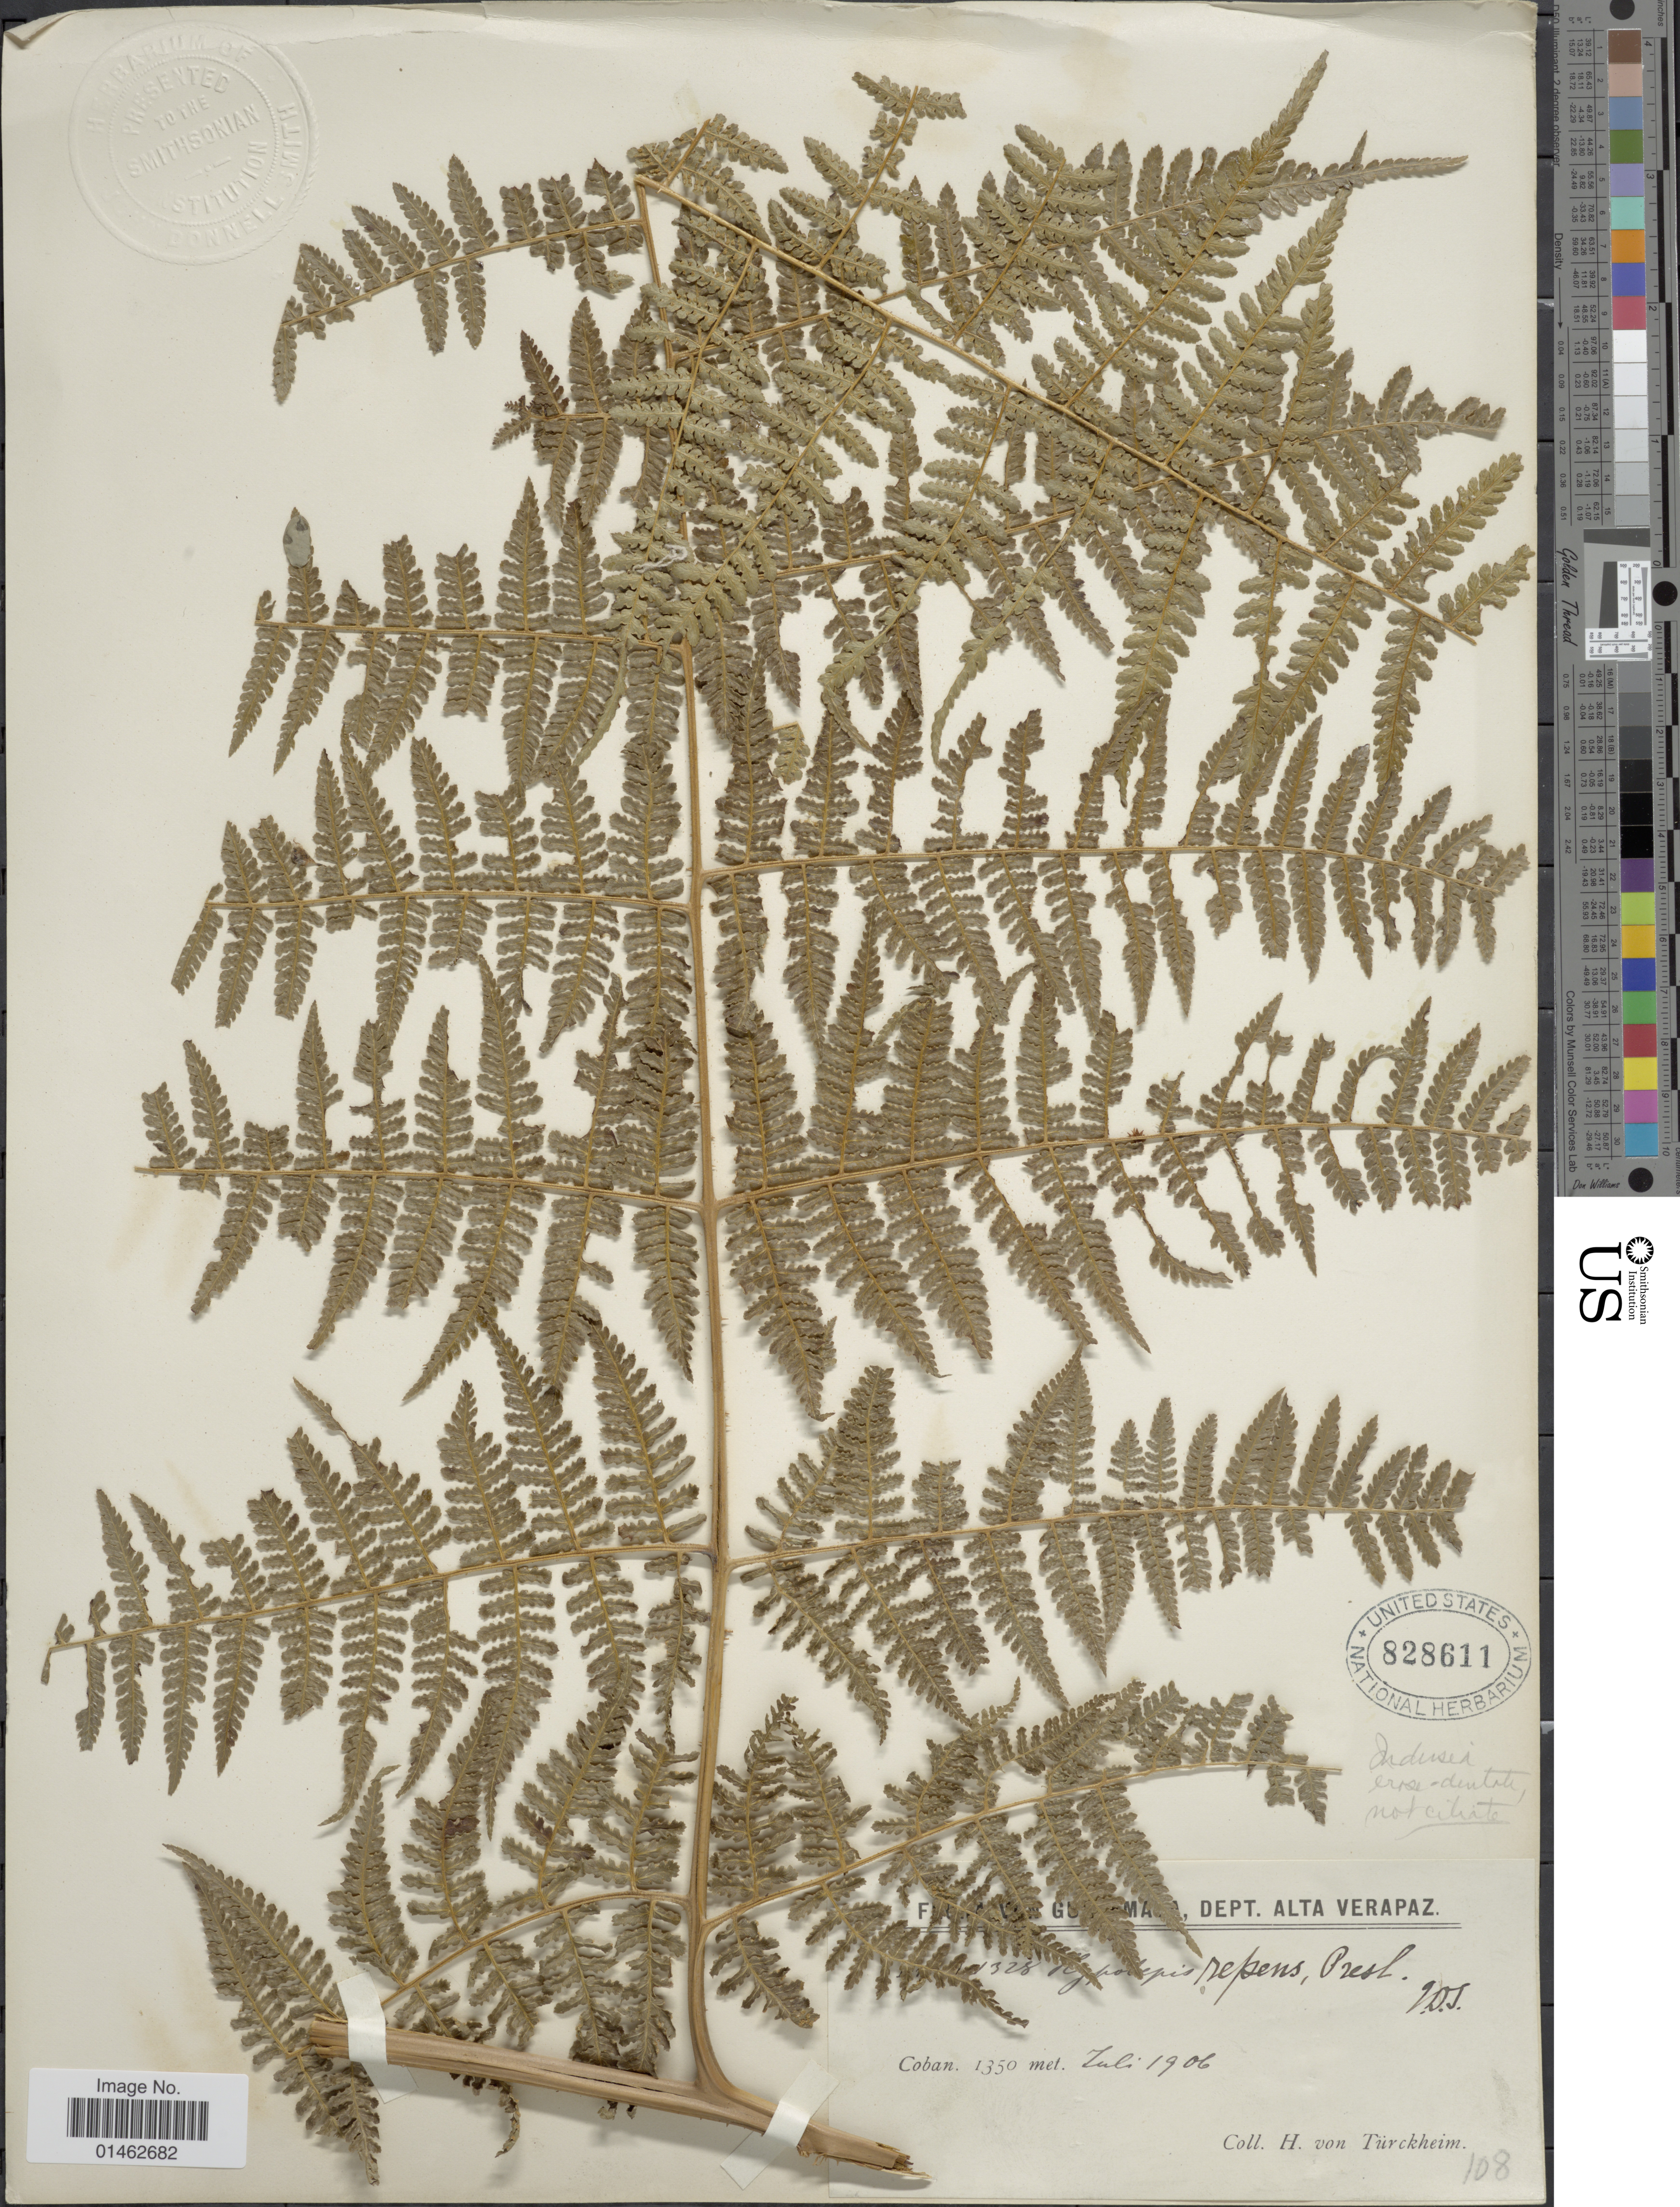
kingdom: Plantae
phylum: Tracheophyta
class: Polypodiopsida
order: Polypodiales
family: Dennstaedtiaceae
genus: Hypolepis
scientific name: Hypolepis repens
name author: (L.) C. Presl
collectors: H. von Türckheim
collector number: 328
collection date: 1906-07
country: Guatemala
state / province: Alta Verapaz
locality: Coban, Depart Alta Verapaz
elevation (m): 1350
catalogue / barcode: US 828611